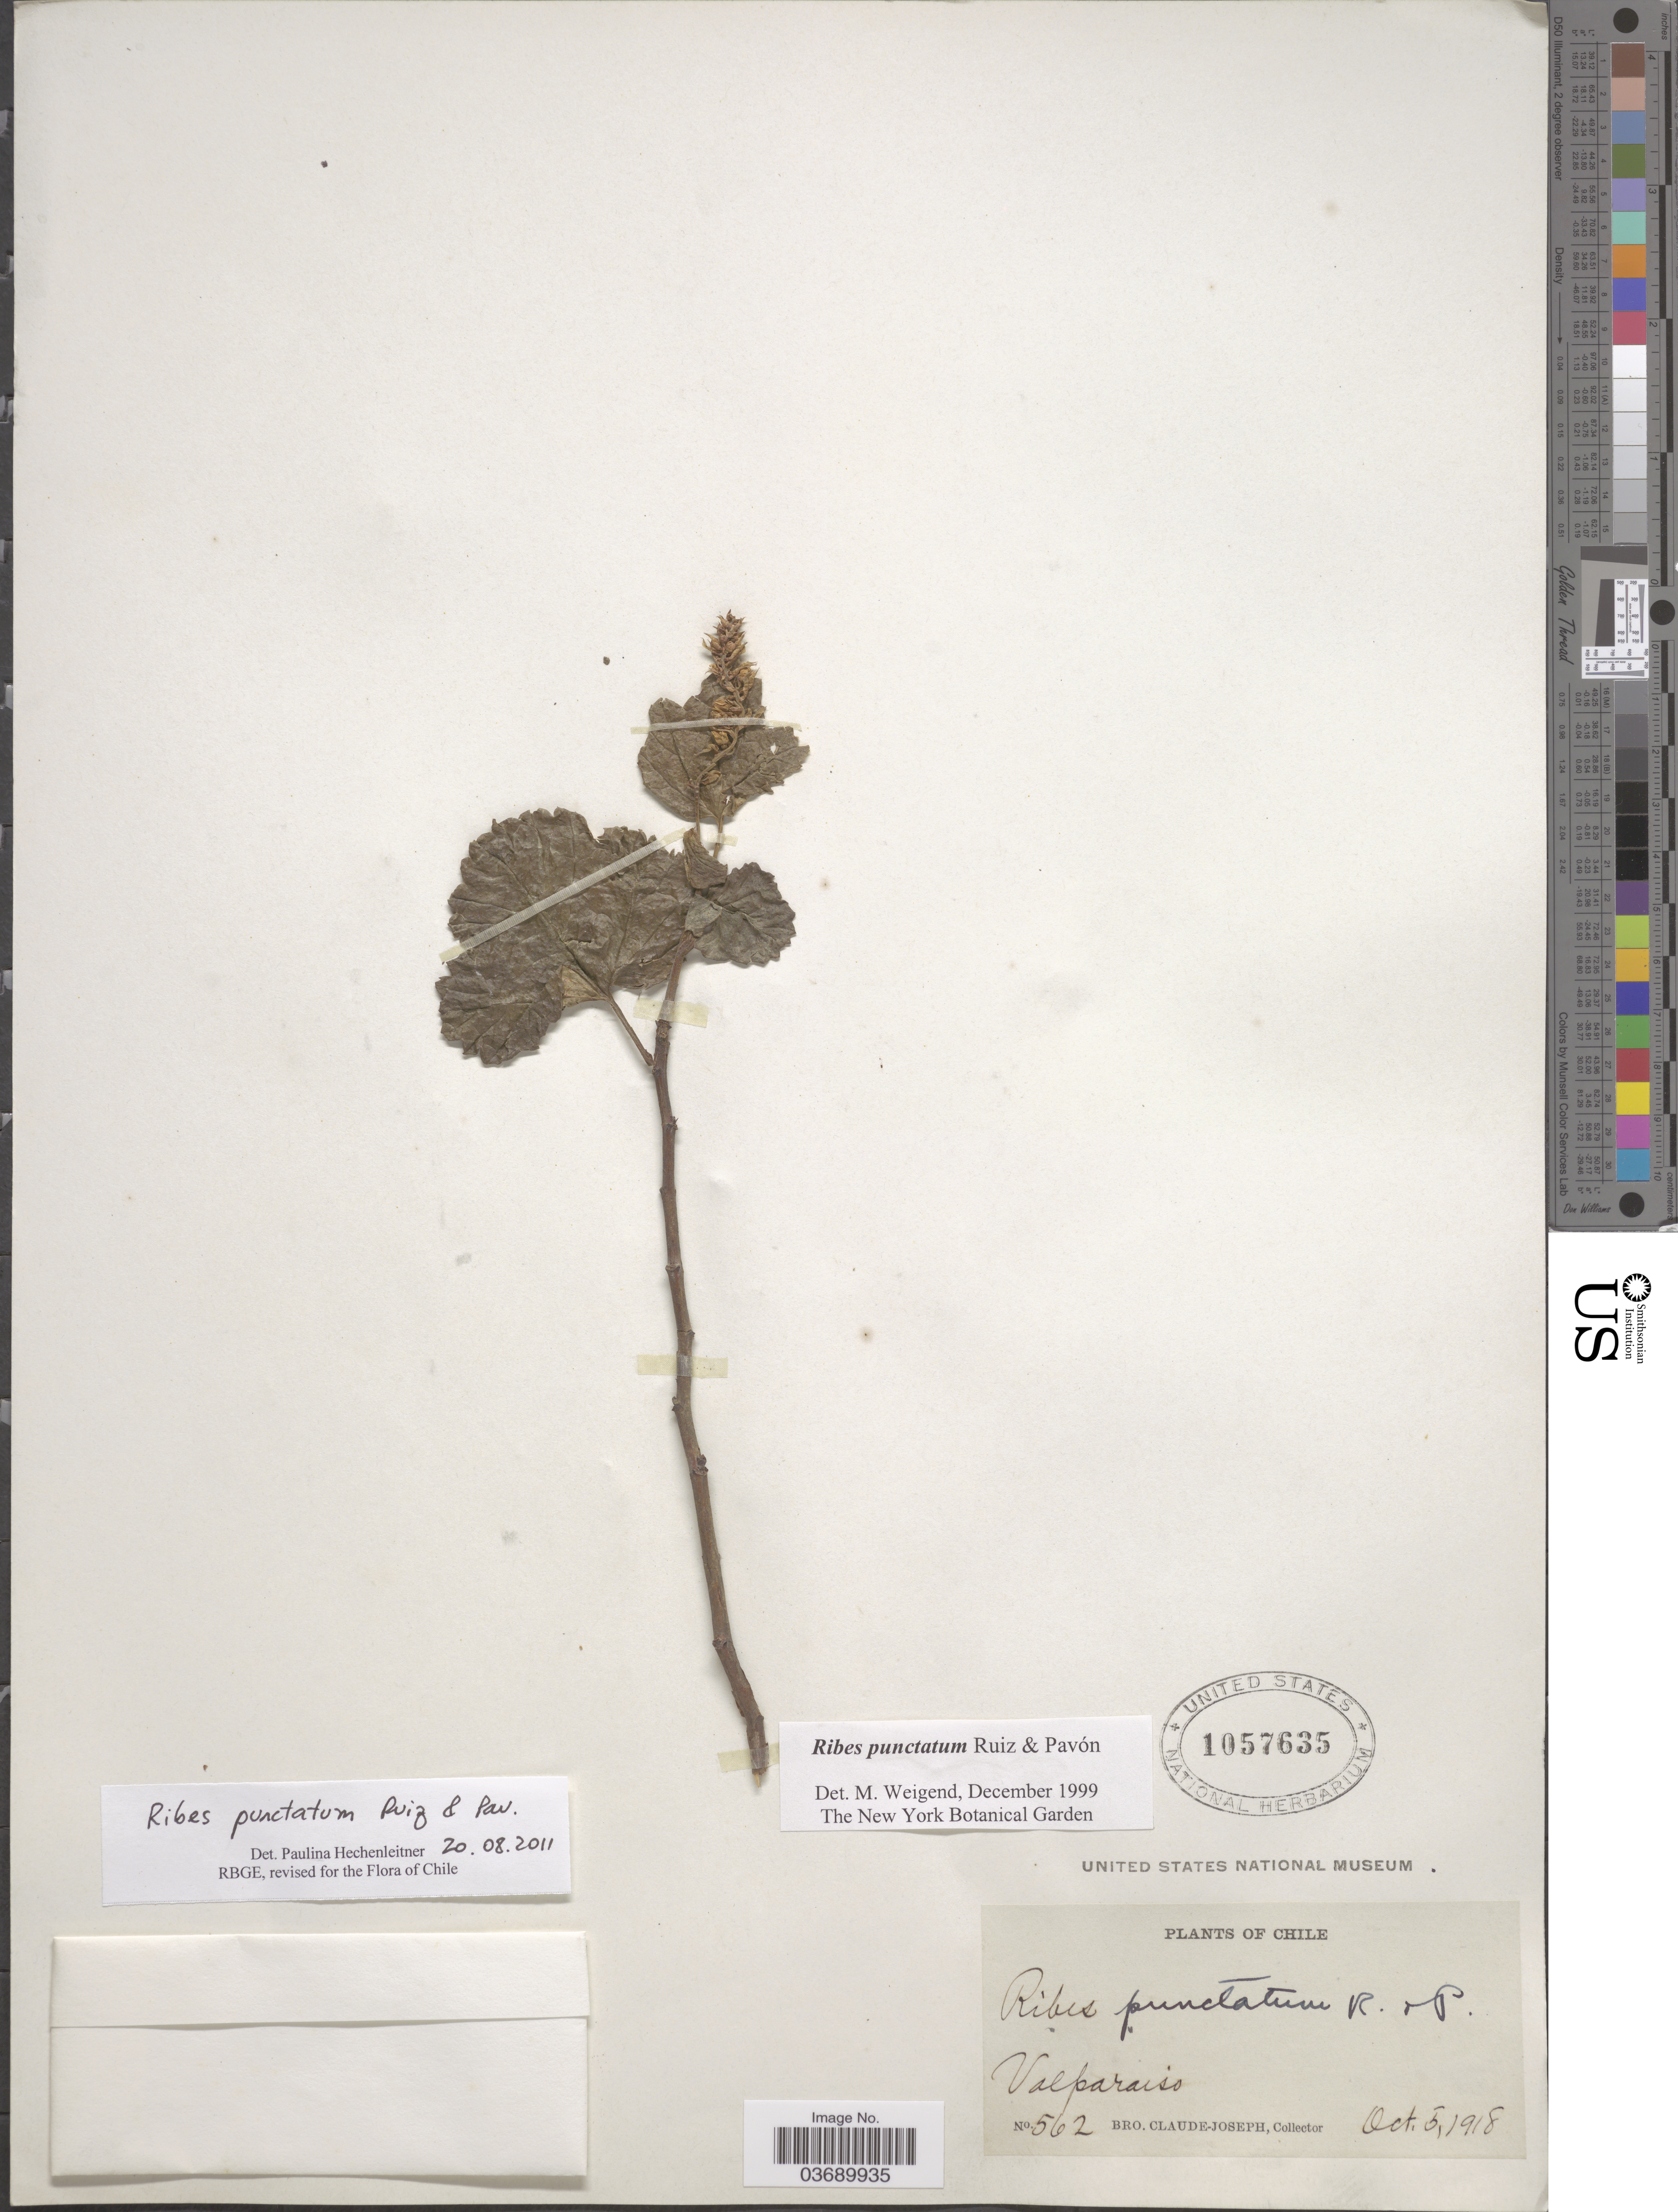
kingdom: Plantae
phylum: Tracheophyta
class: Magnoliopsida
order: Saxifragales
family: Grossulariaceae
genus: Ribes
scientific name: Ribes punctatum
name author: Ruiz & Pav.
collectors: Bro. Claude-Joseph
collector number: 562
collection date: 1918-10-05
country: Chile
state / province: Valparaíso (V)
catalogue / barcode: US 1057635